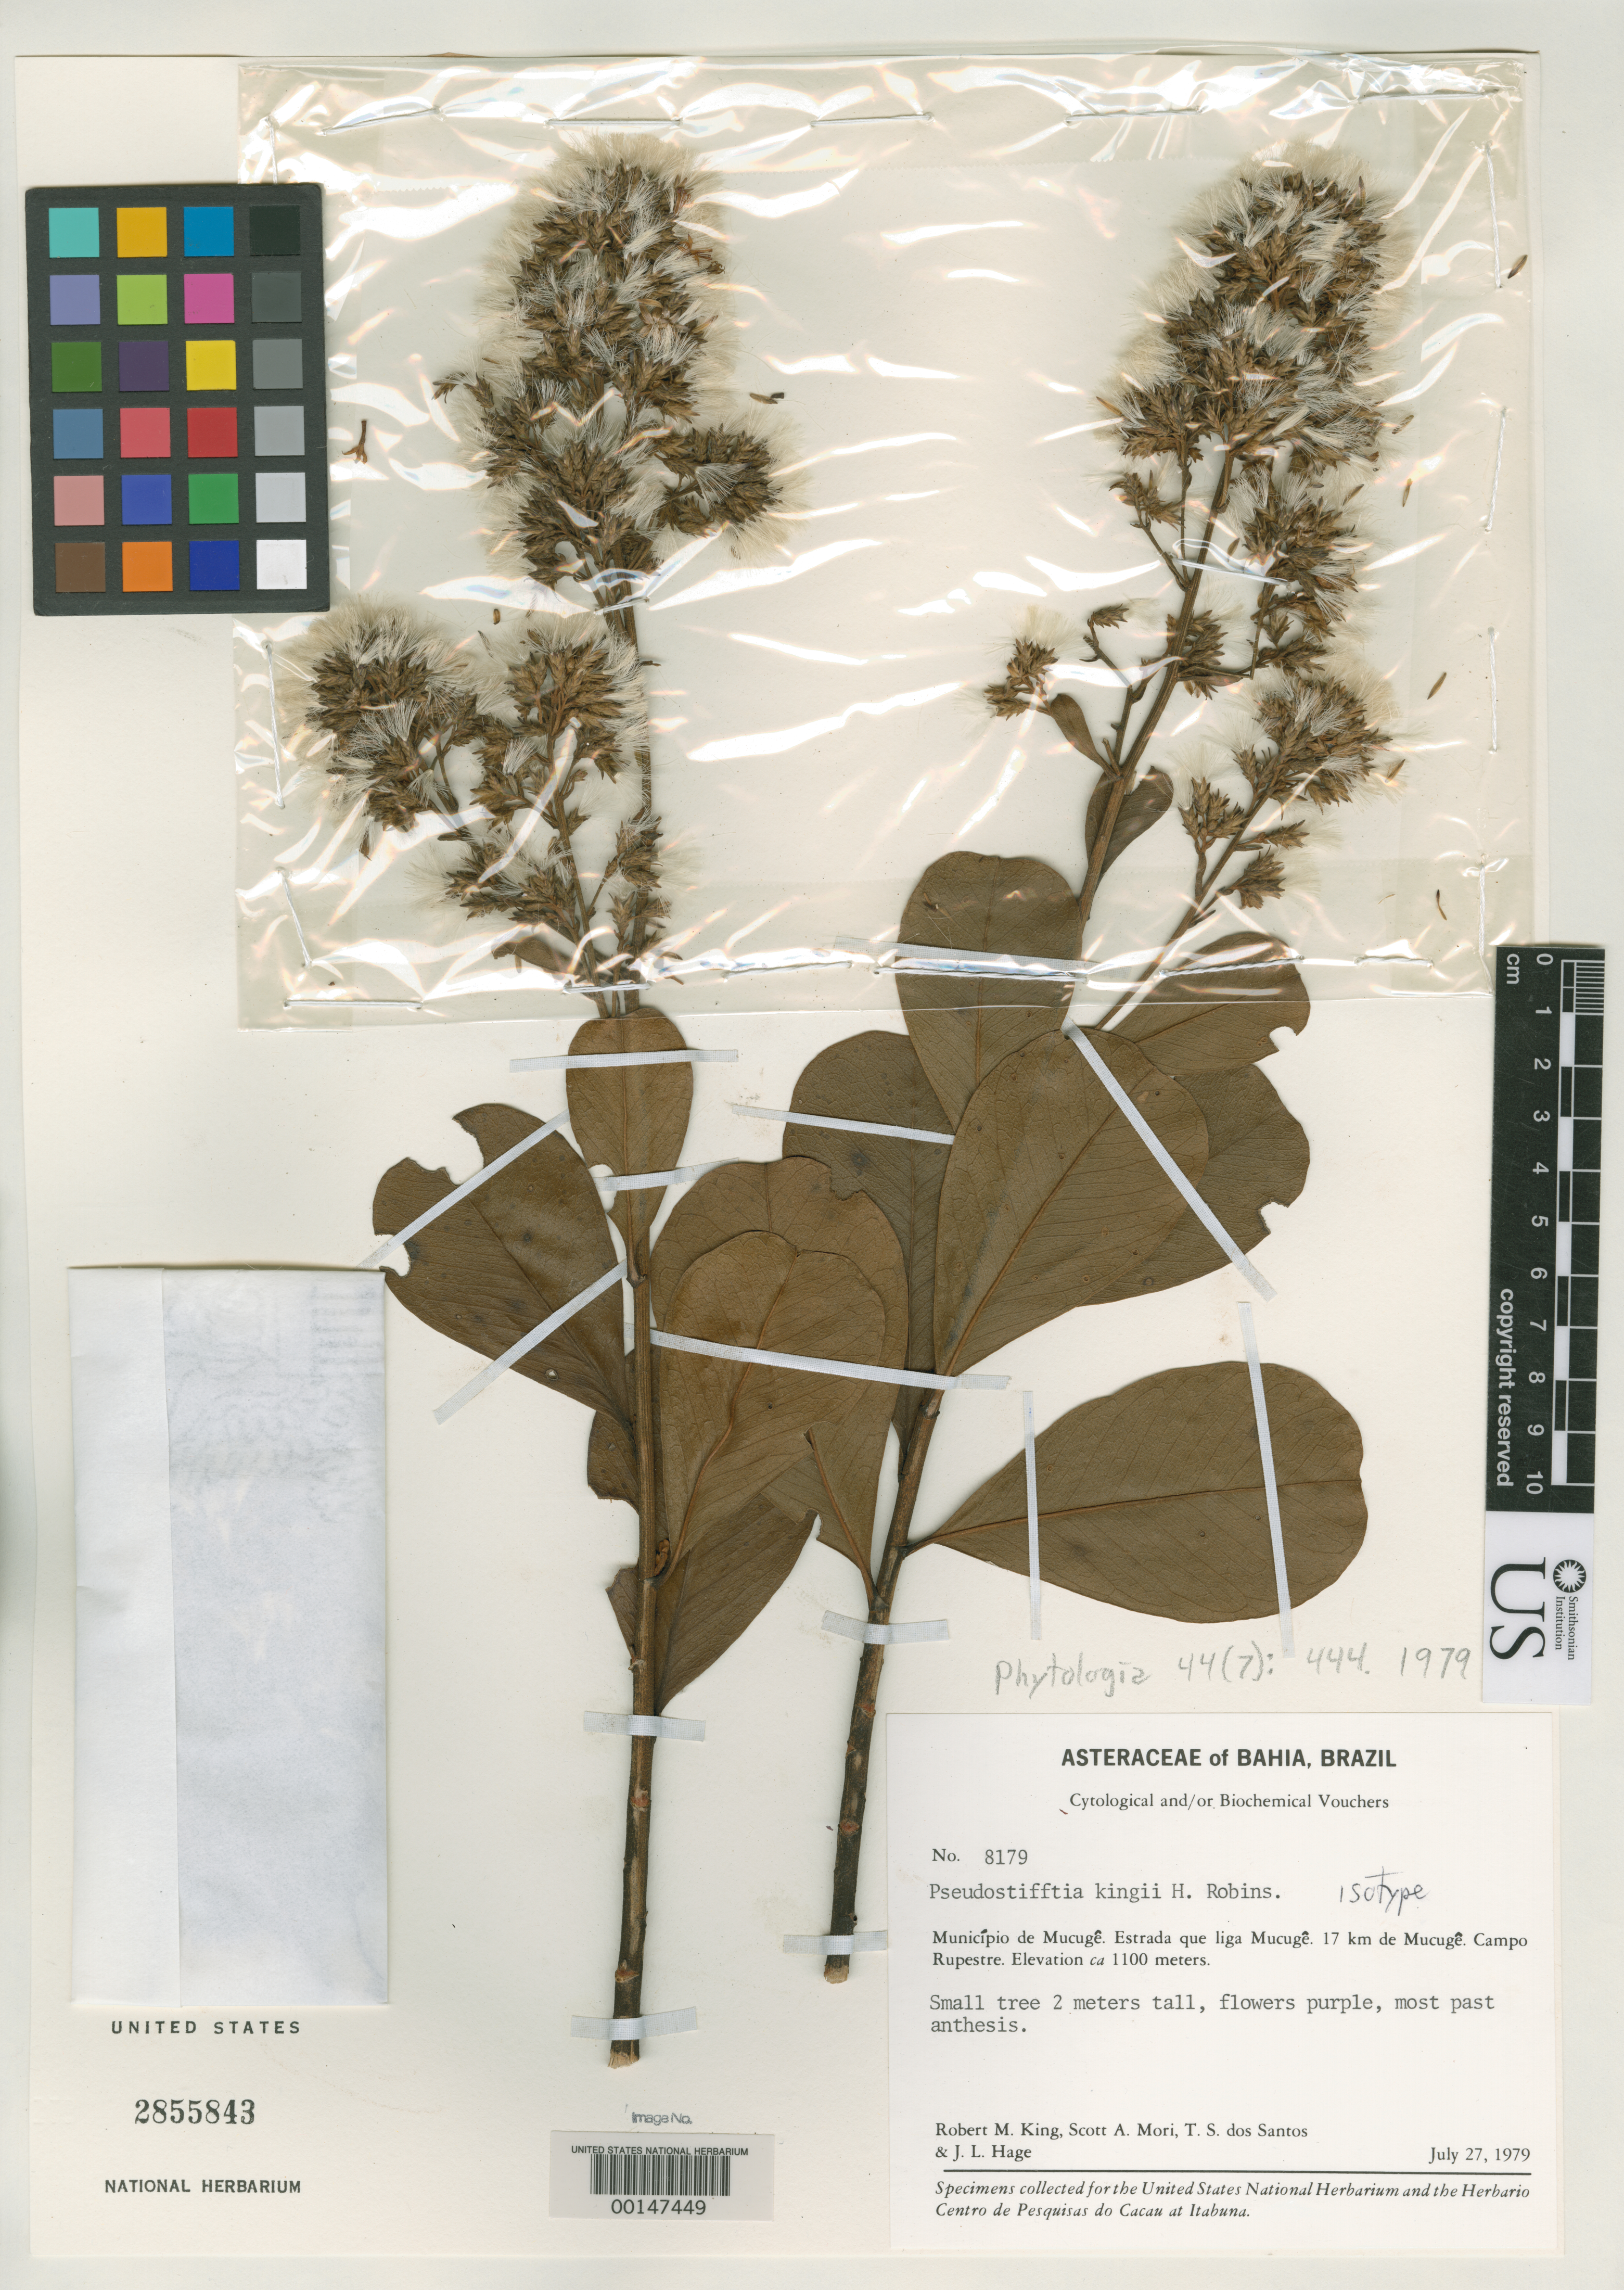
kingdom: Plantae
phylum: Tracheophyta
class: Magnoliopsida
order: Asterales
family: Asteraceae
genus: Pseudostifftia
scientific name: Pseudostifftia kingii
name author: H. Rob.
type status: Isotype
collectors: R. M. King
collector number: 8179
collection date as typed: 27 Jul 1979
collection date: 1979-07-27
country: Brazil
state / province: Bahia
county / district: Mucugê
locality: Campo Rupestre near Mucuge.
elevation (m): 1100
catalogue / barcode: US 2855843